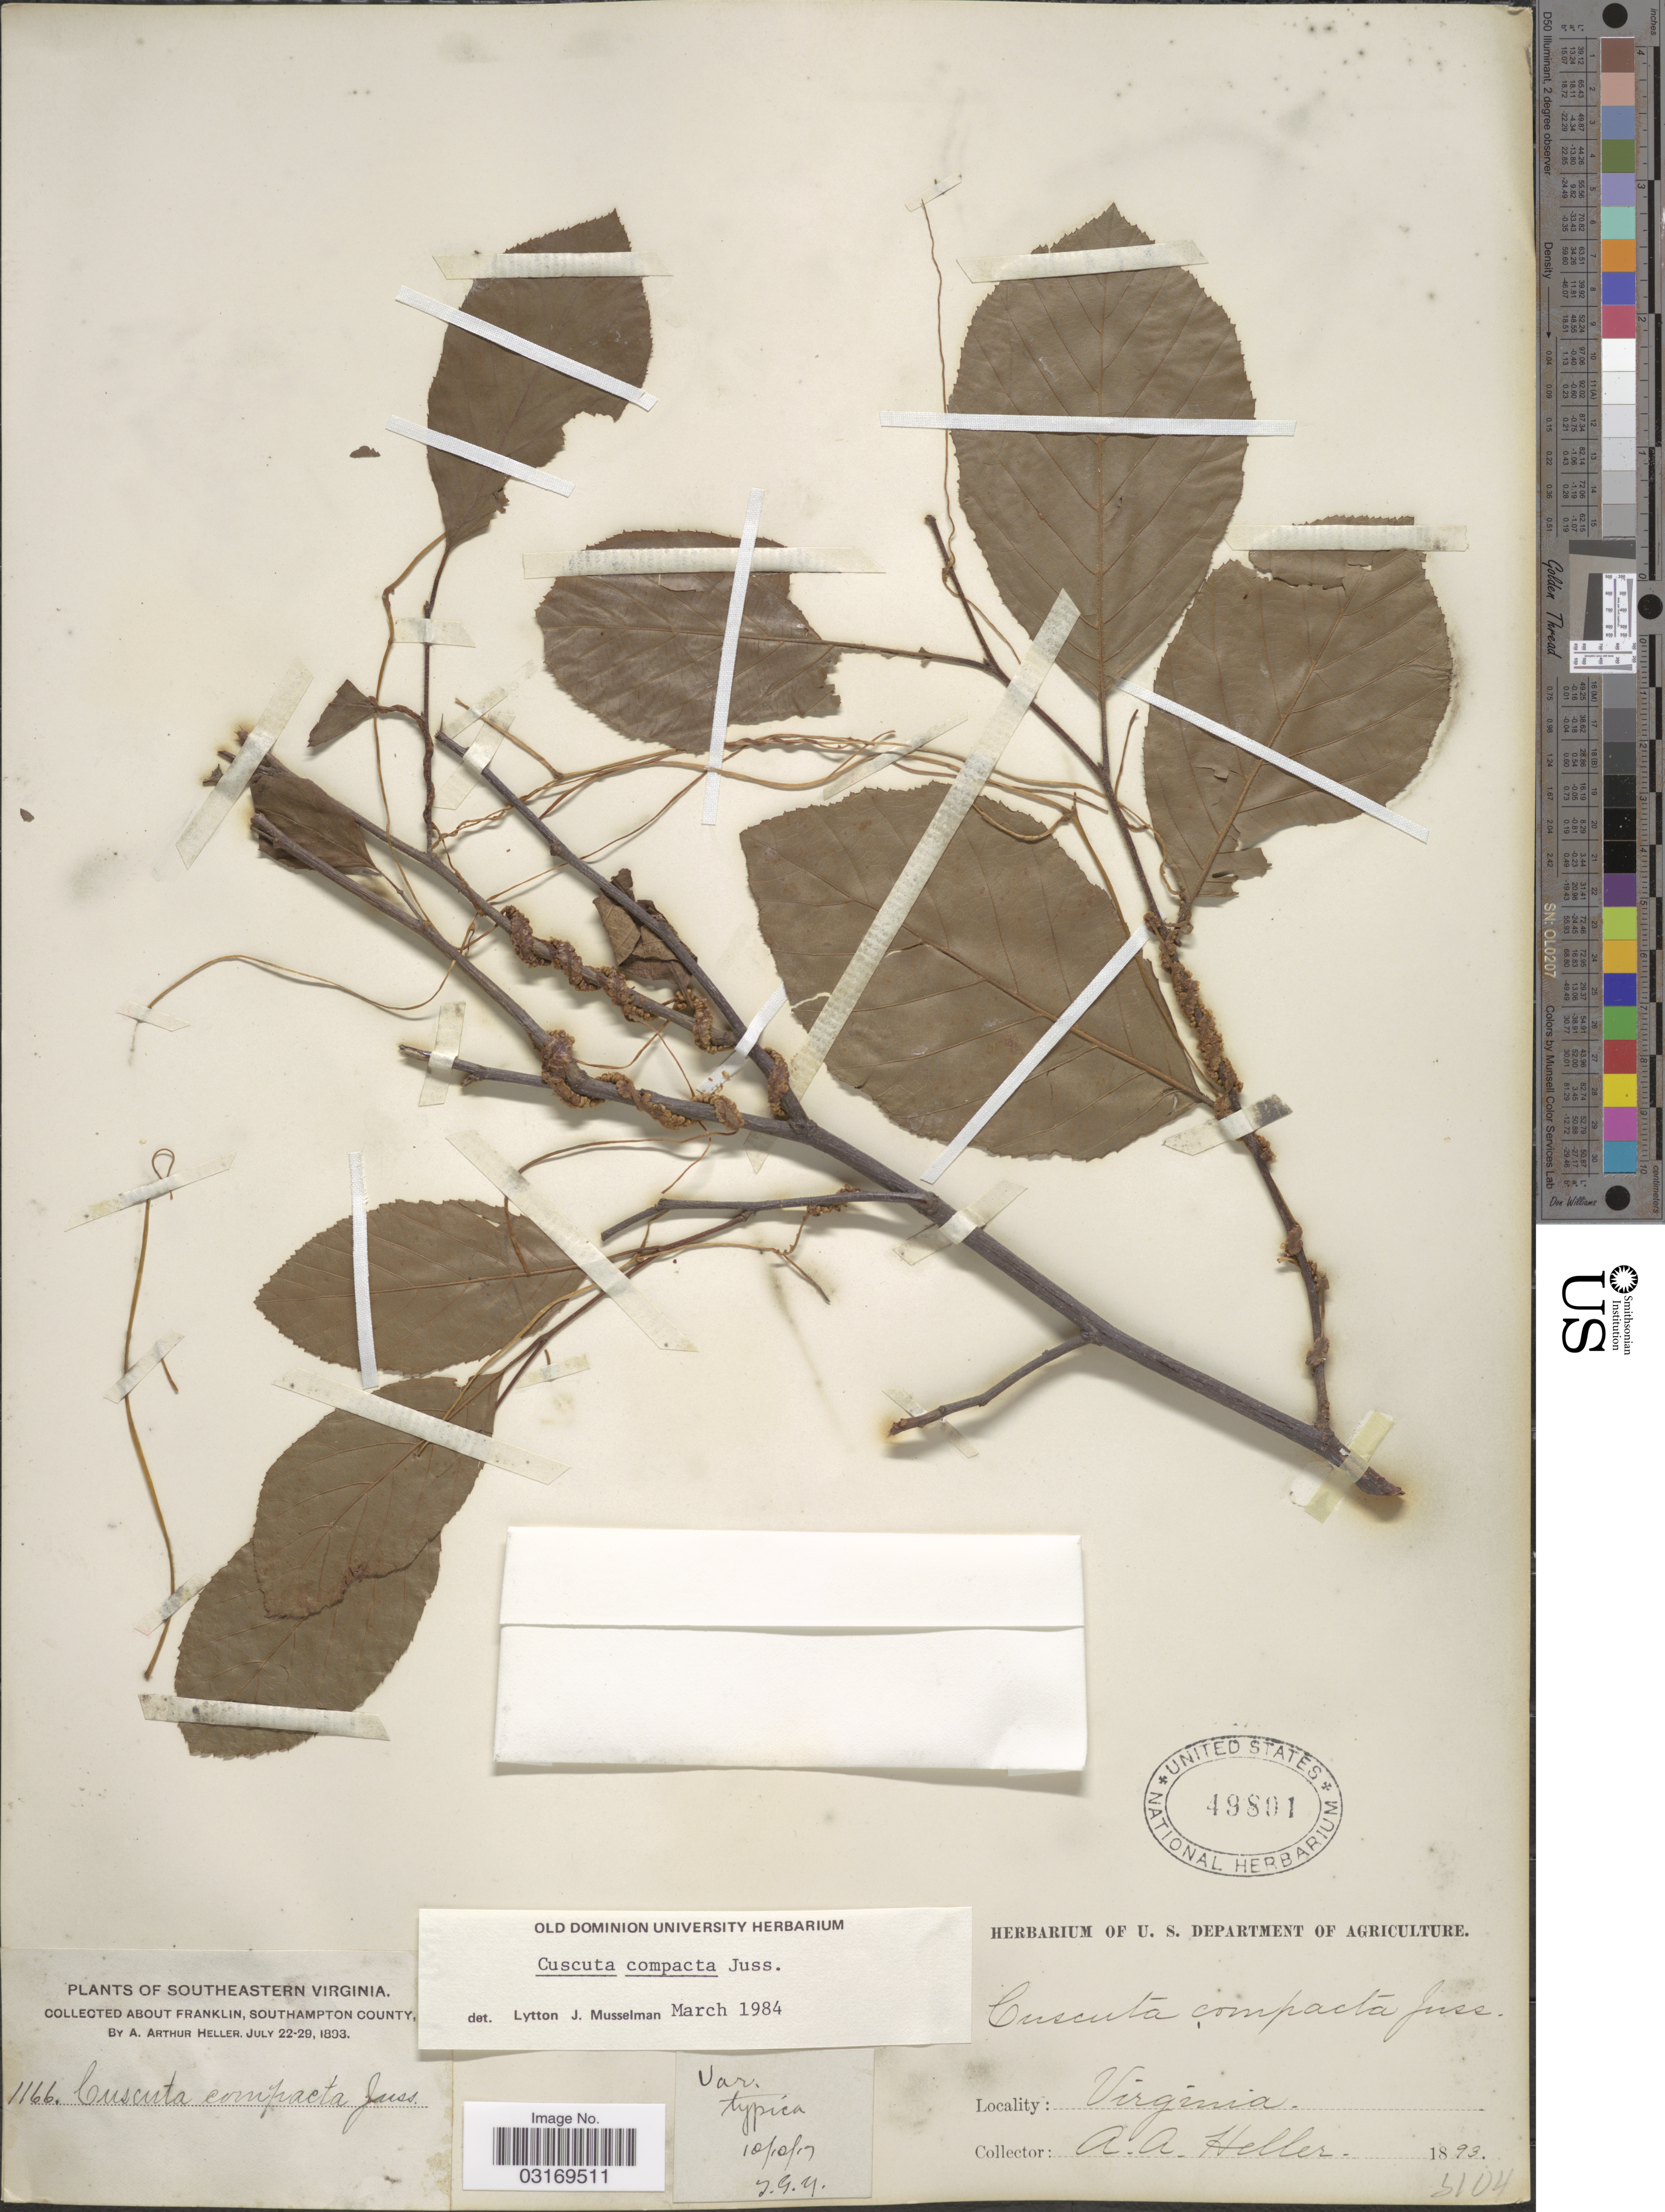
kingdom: Plantae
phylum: Tracheophyta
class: Magnoliopsida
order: Solanales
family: Convolvulaceae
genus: Cuscuta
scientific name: Cuscuta compacta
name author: Juss. ex Choisy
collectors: A. A. Heller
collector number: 1166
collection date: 1893-07-22/1893-07-29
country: United States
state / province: Virginia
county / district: City of Franklin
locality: Southeastern Virginia, About Franklin, Southampton County.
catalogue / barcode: US 49801